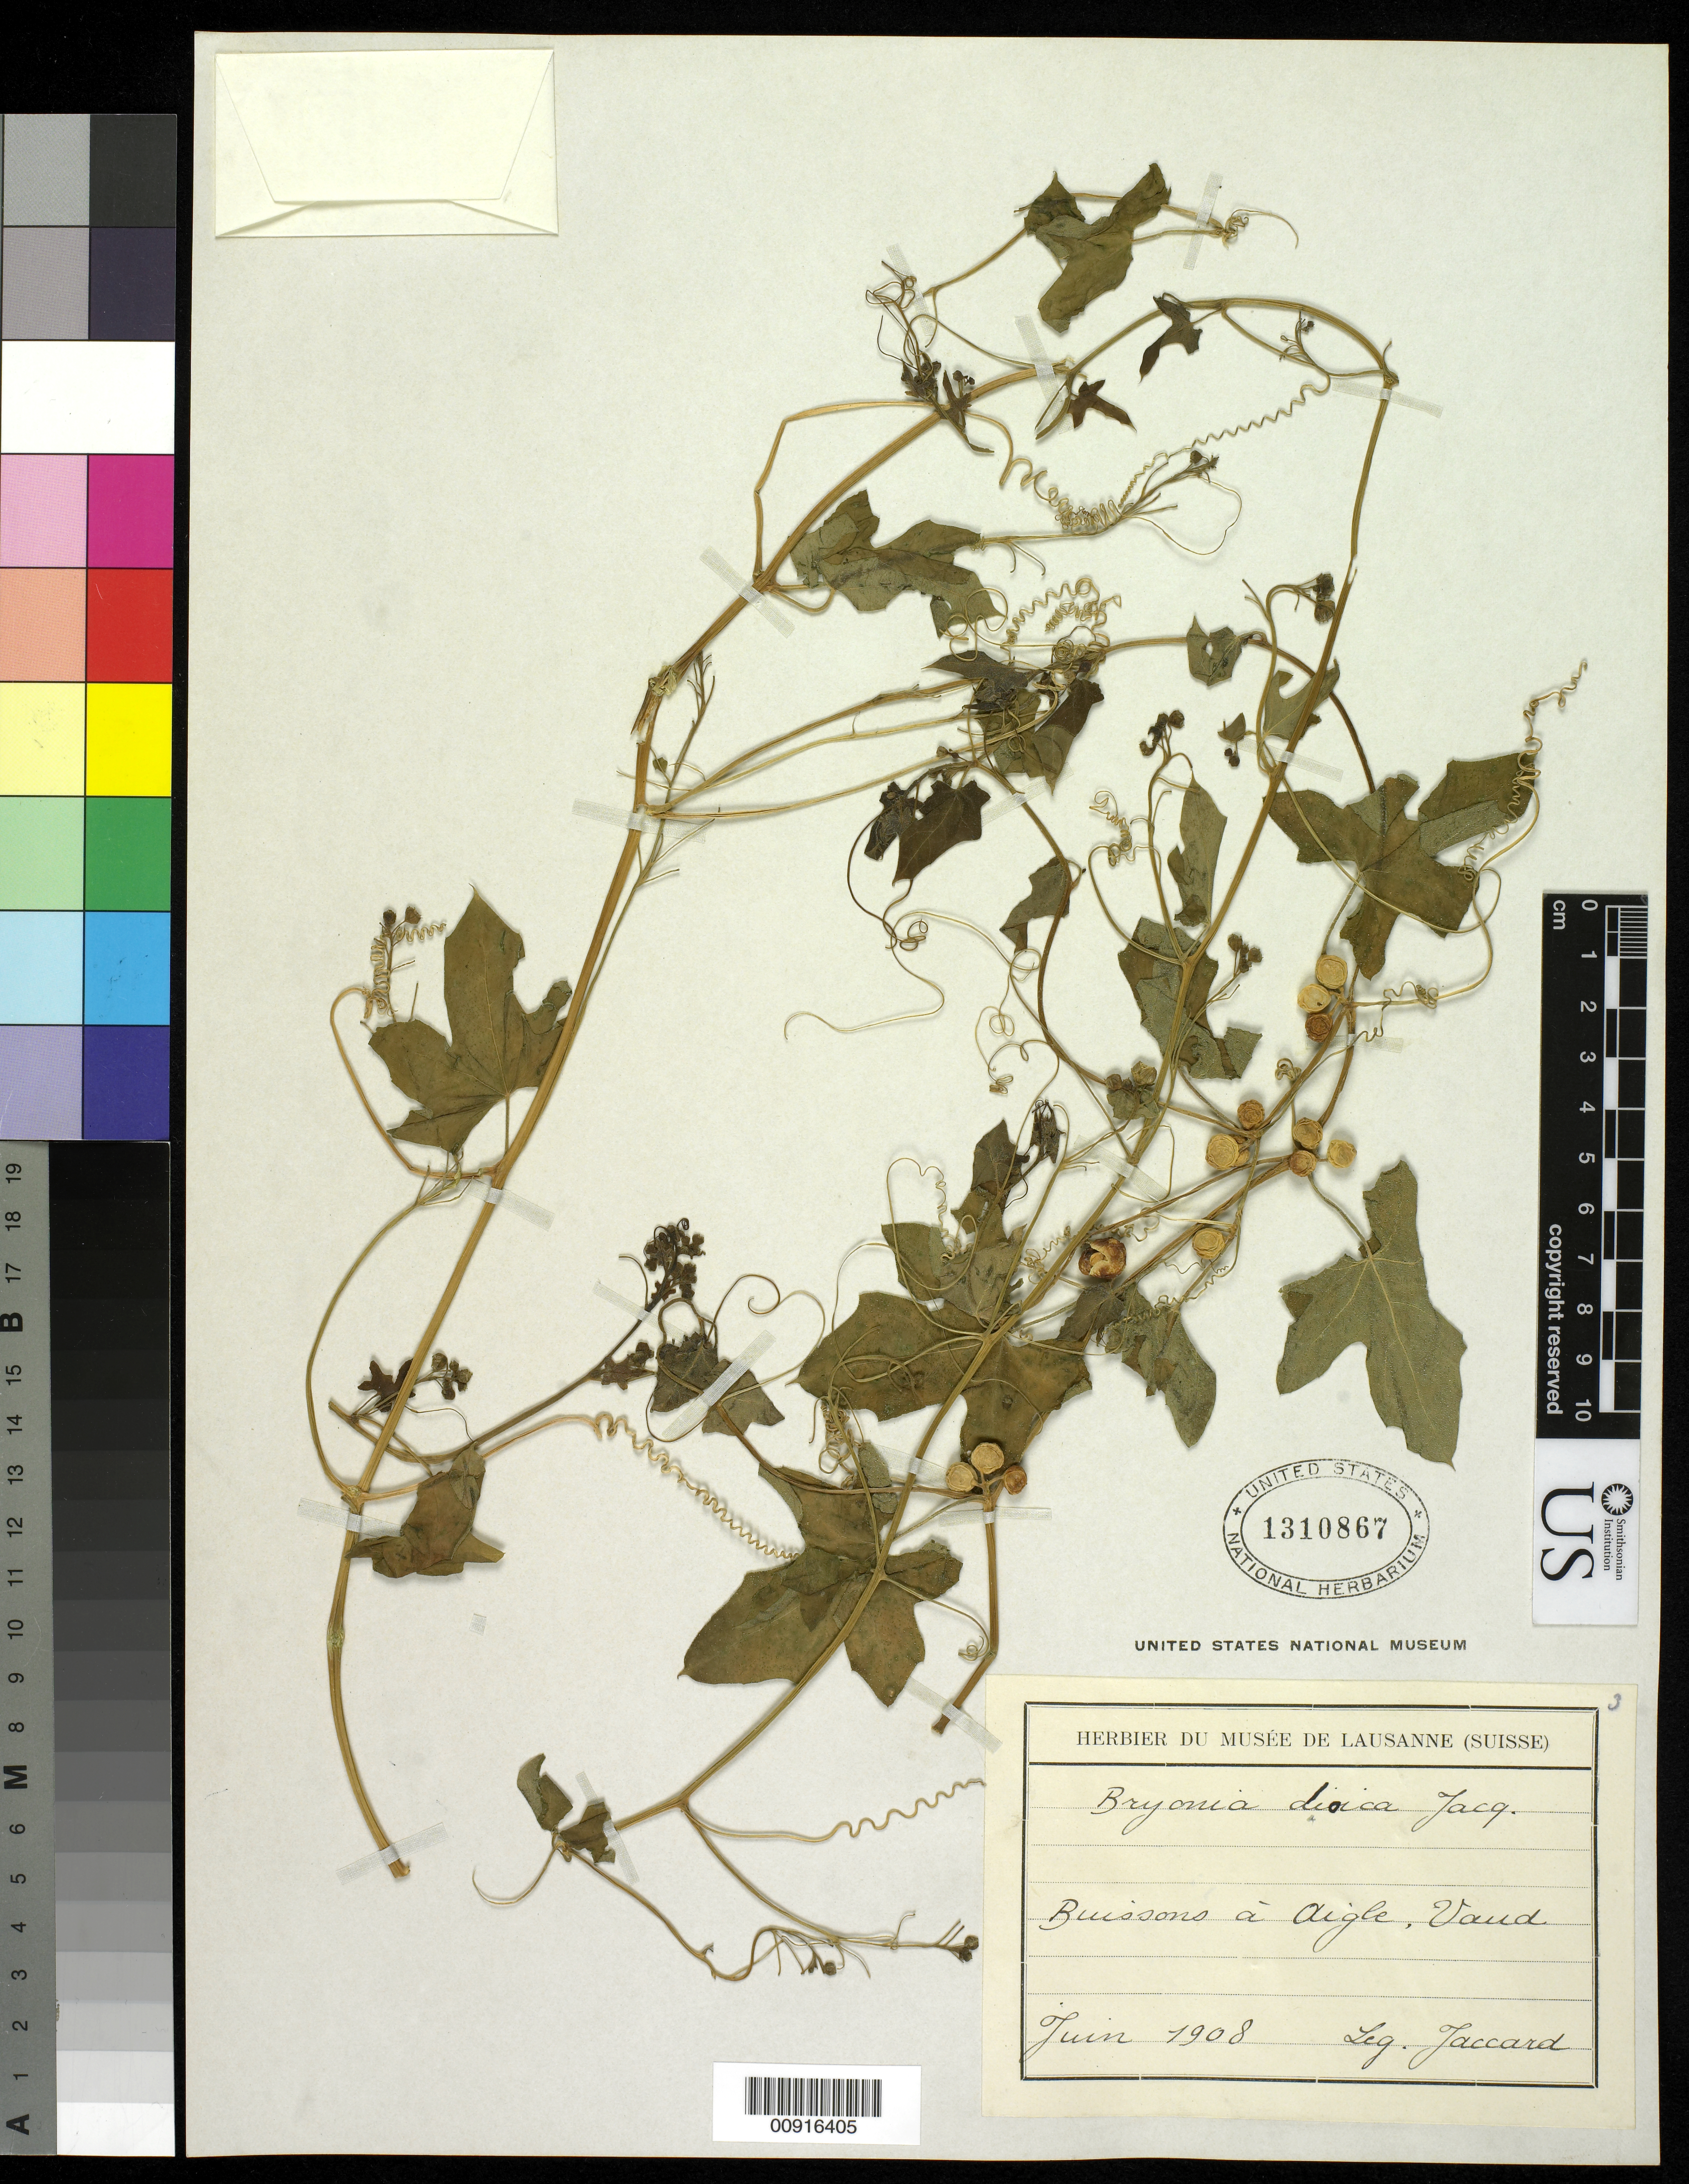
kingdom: Plantae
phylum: Tracheophyta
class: Magnoliopsida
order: Cucurbitales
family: Cucurbitaceae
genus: Bryonia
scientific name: Bryonia dioica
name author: Jacq.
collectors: Jaccard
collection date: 1908-06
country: Switzerland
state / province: Vaud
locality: Buissons a Aigle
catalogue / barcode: US 1310867